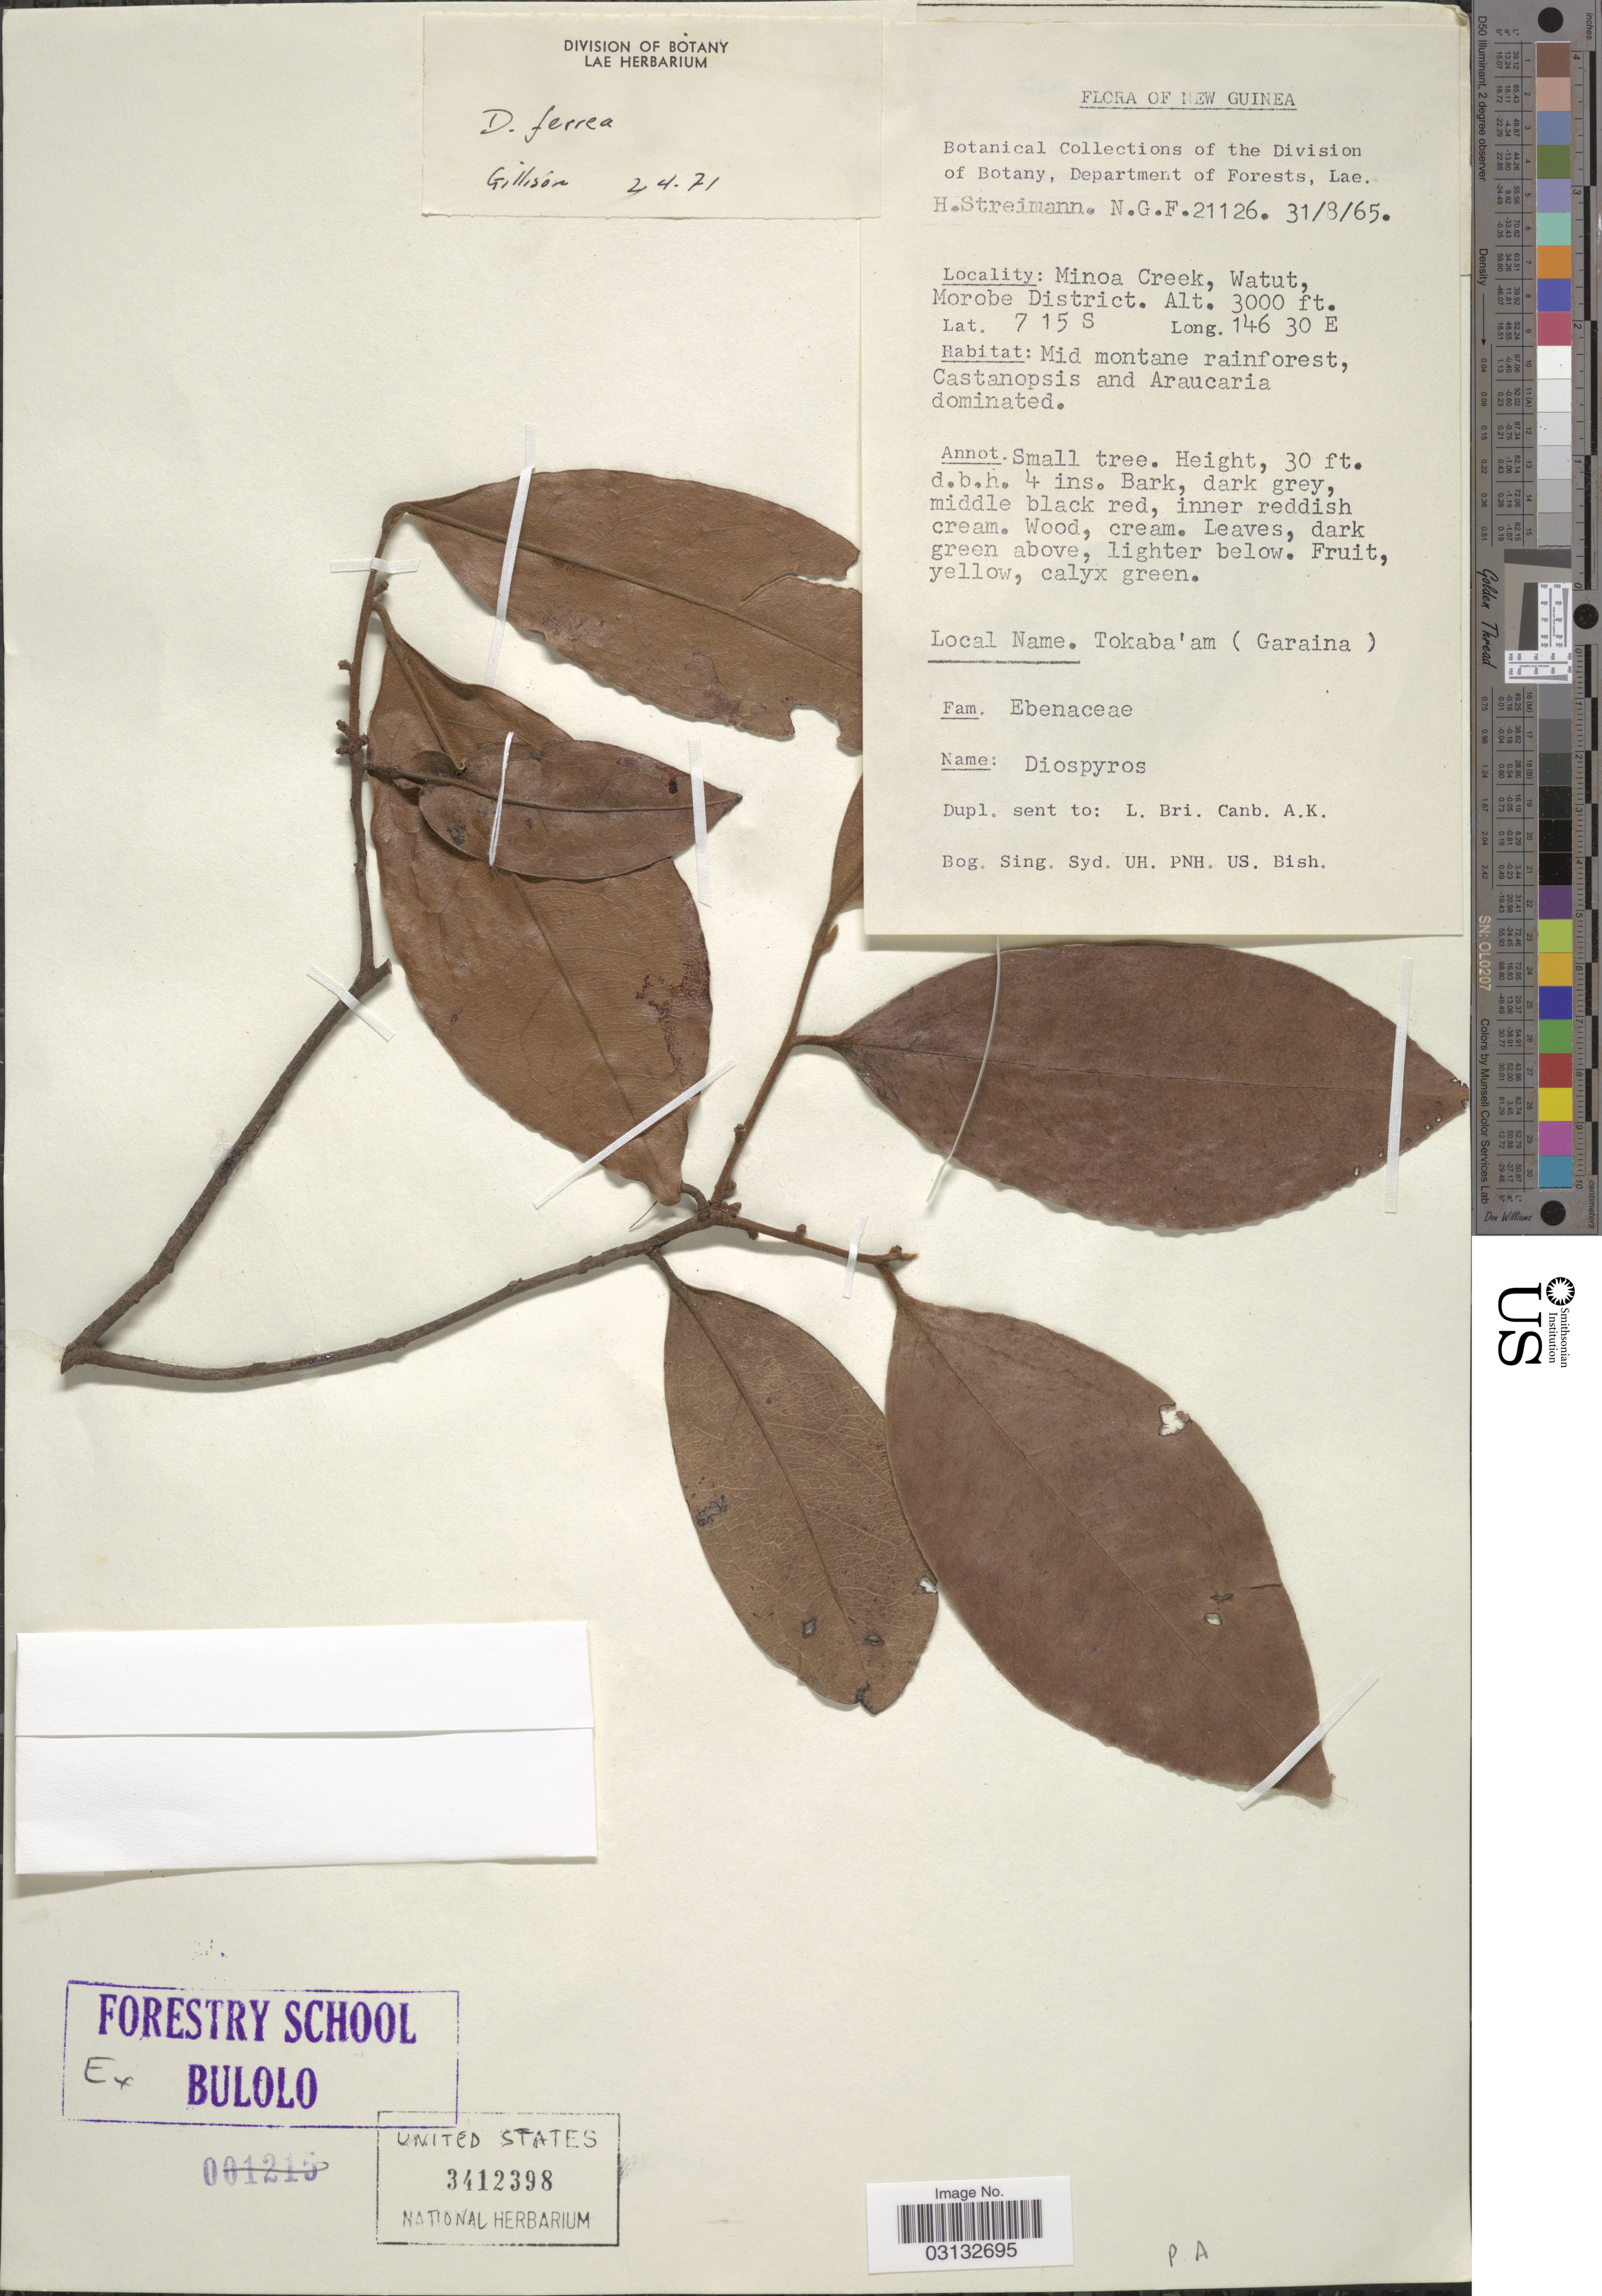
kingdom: Plantae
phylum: Tracheophyta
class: Magnoliopsida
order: Ericales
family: Ebenaceae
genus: Diospyros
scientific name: Diospyros ferrea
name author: (Willd.) Bakh.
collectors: H. Streimann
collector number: NGF21126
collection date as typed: Transcribed d/m/y: 31/8/65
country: Papua New Guinea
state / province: Morobe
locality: New Guinea. Minoa Creek, Watut, Morobe District.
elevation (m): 914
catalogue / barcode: US 3412398